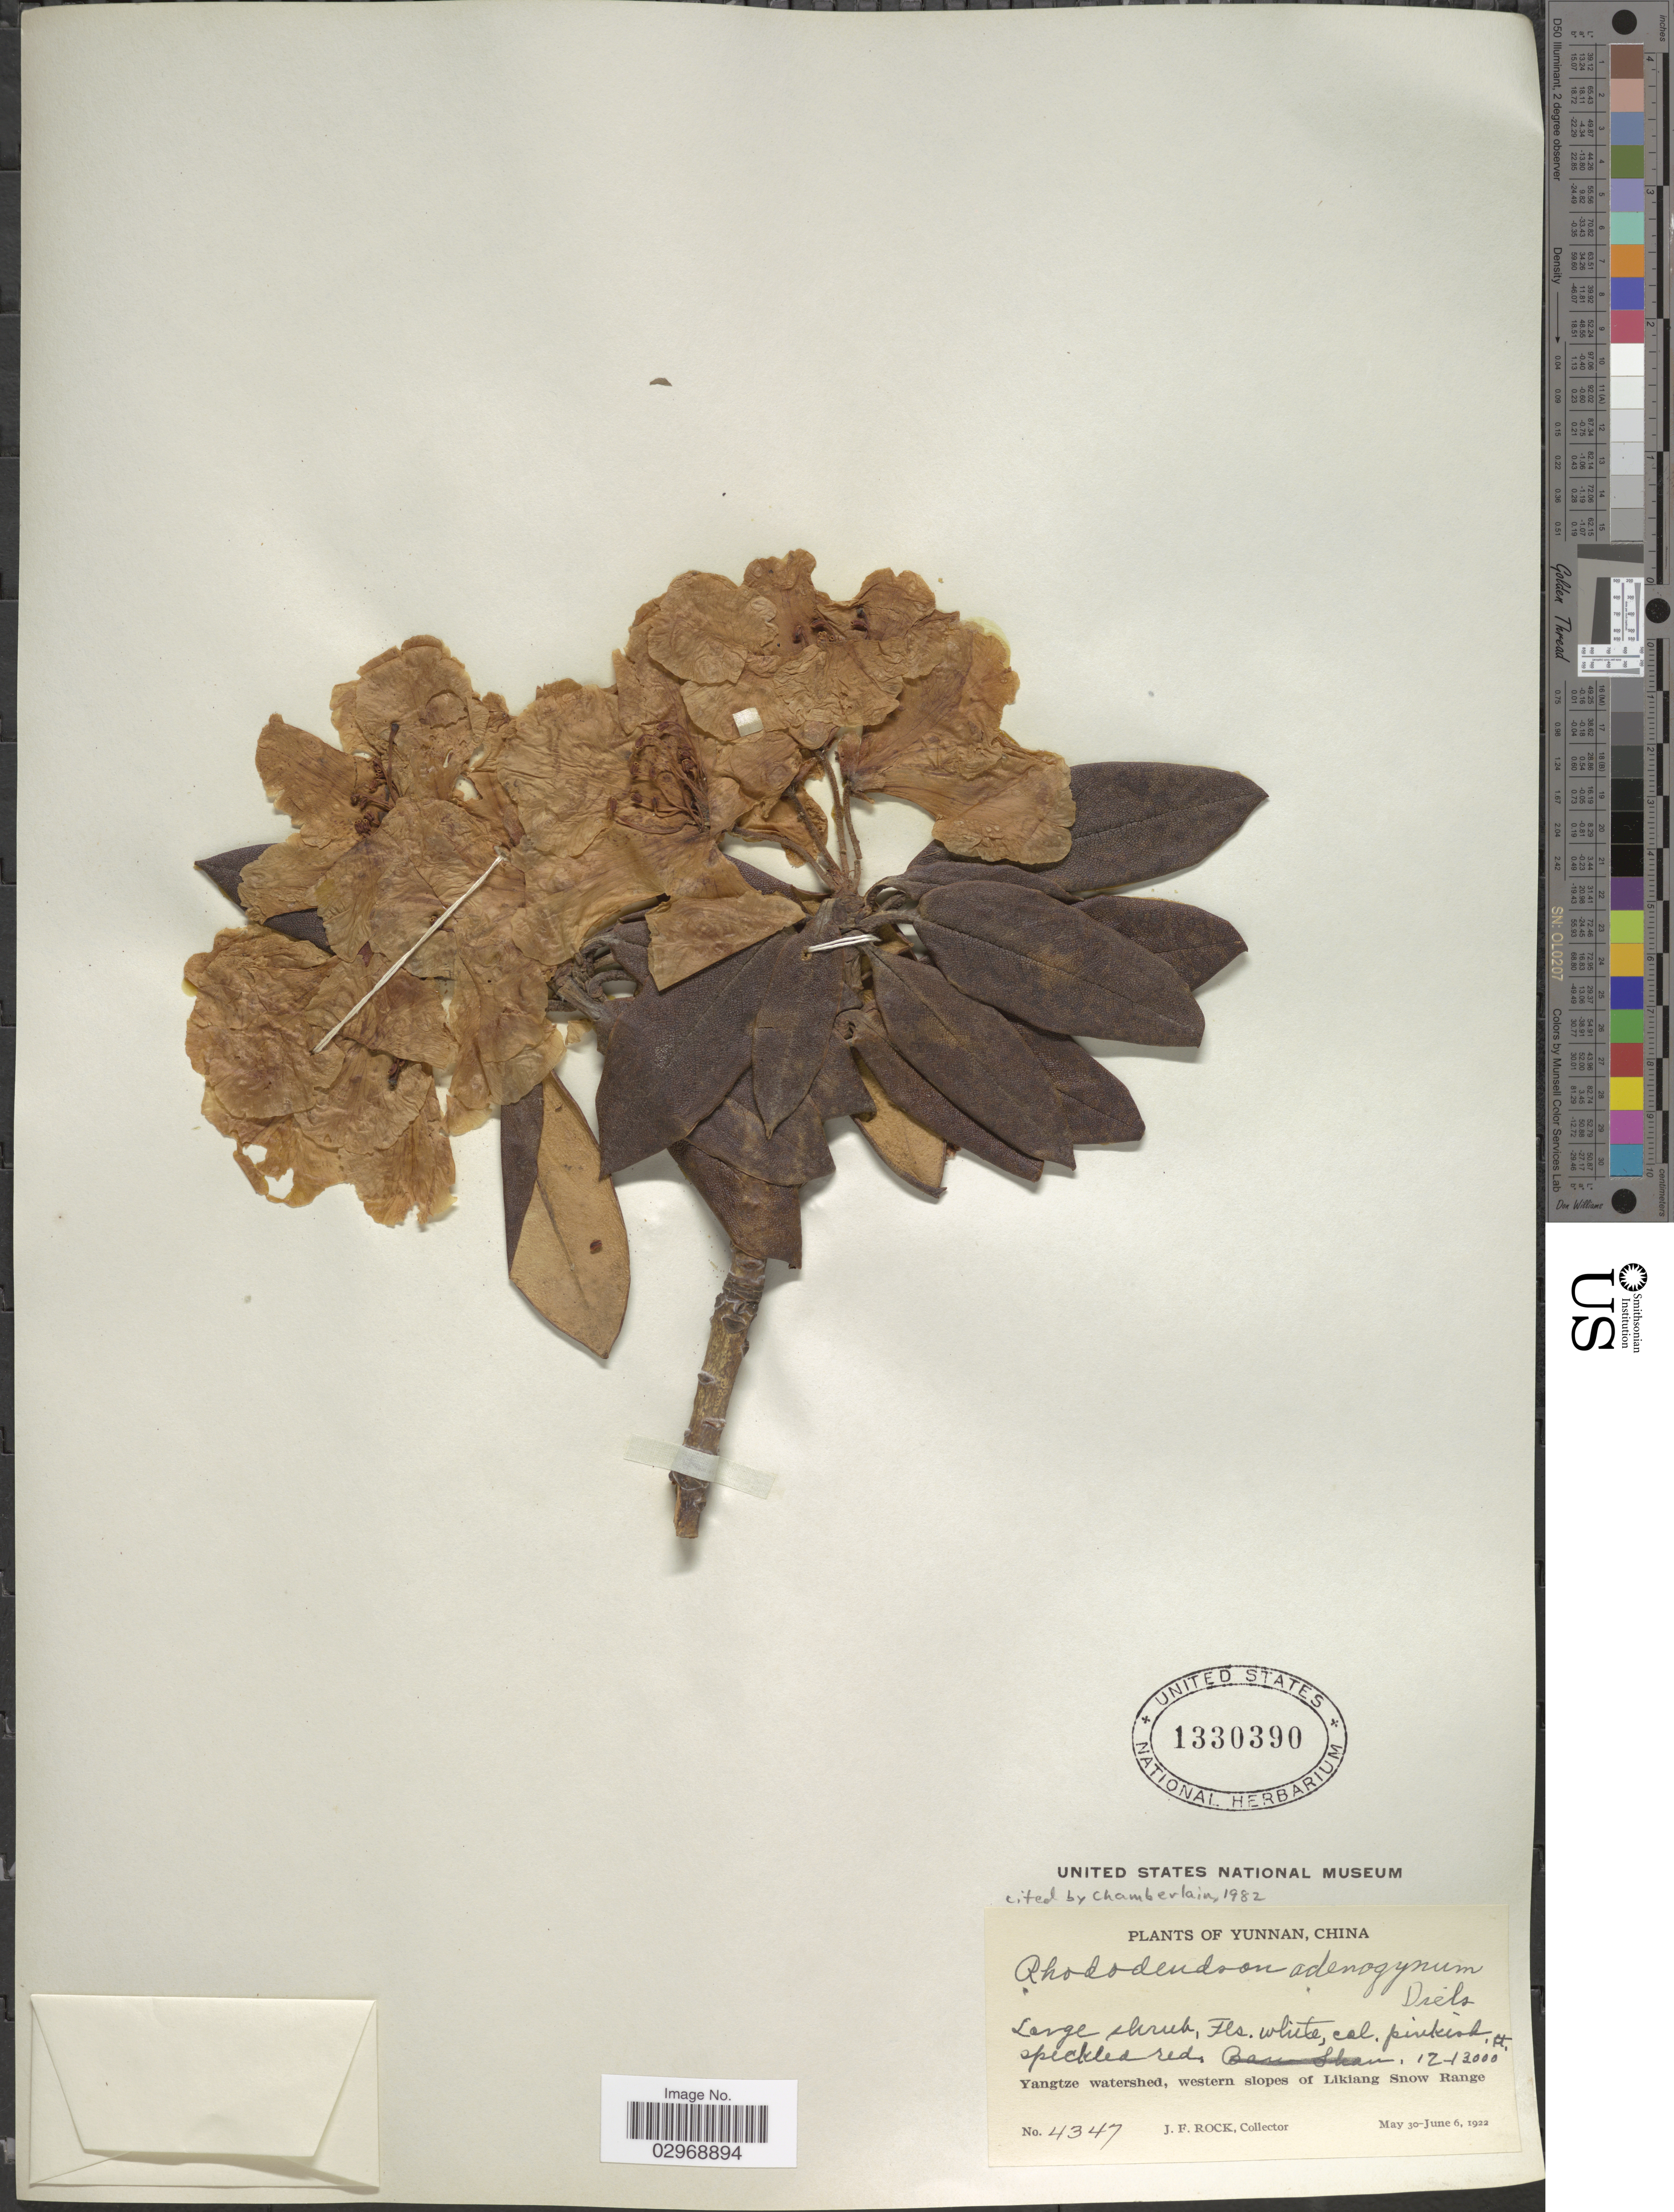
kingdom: Plantae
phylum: Tracheophyta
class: Magnoliopsida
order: Ericales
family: Ericaceae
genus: Rhododendron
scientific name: Rhododendron adenogynum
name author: Diels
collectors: J. Rock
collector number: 4347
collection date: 1922-05-30/1922-06-06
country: China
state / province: Yunnan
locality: Yangtze watershed, western slopes of Likiang Snow Range.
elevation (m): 3658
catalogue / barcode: US 1330390